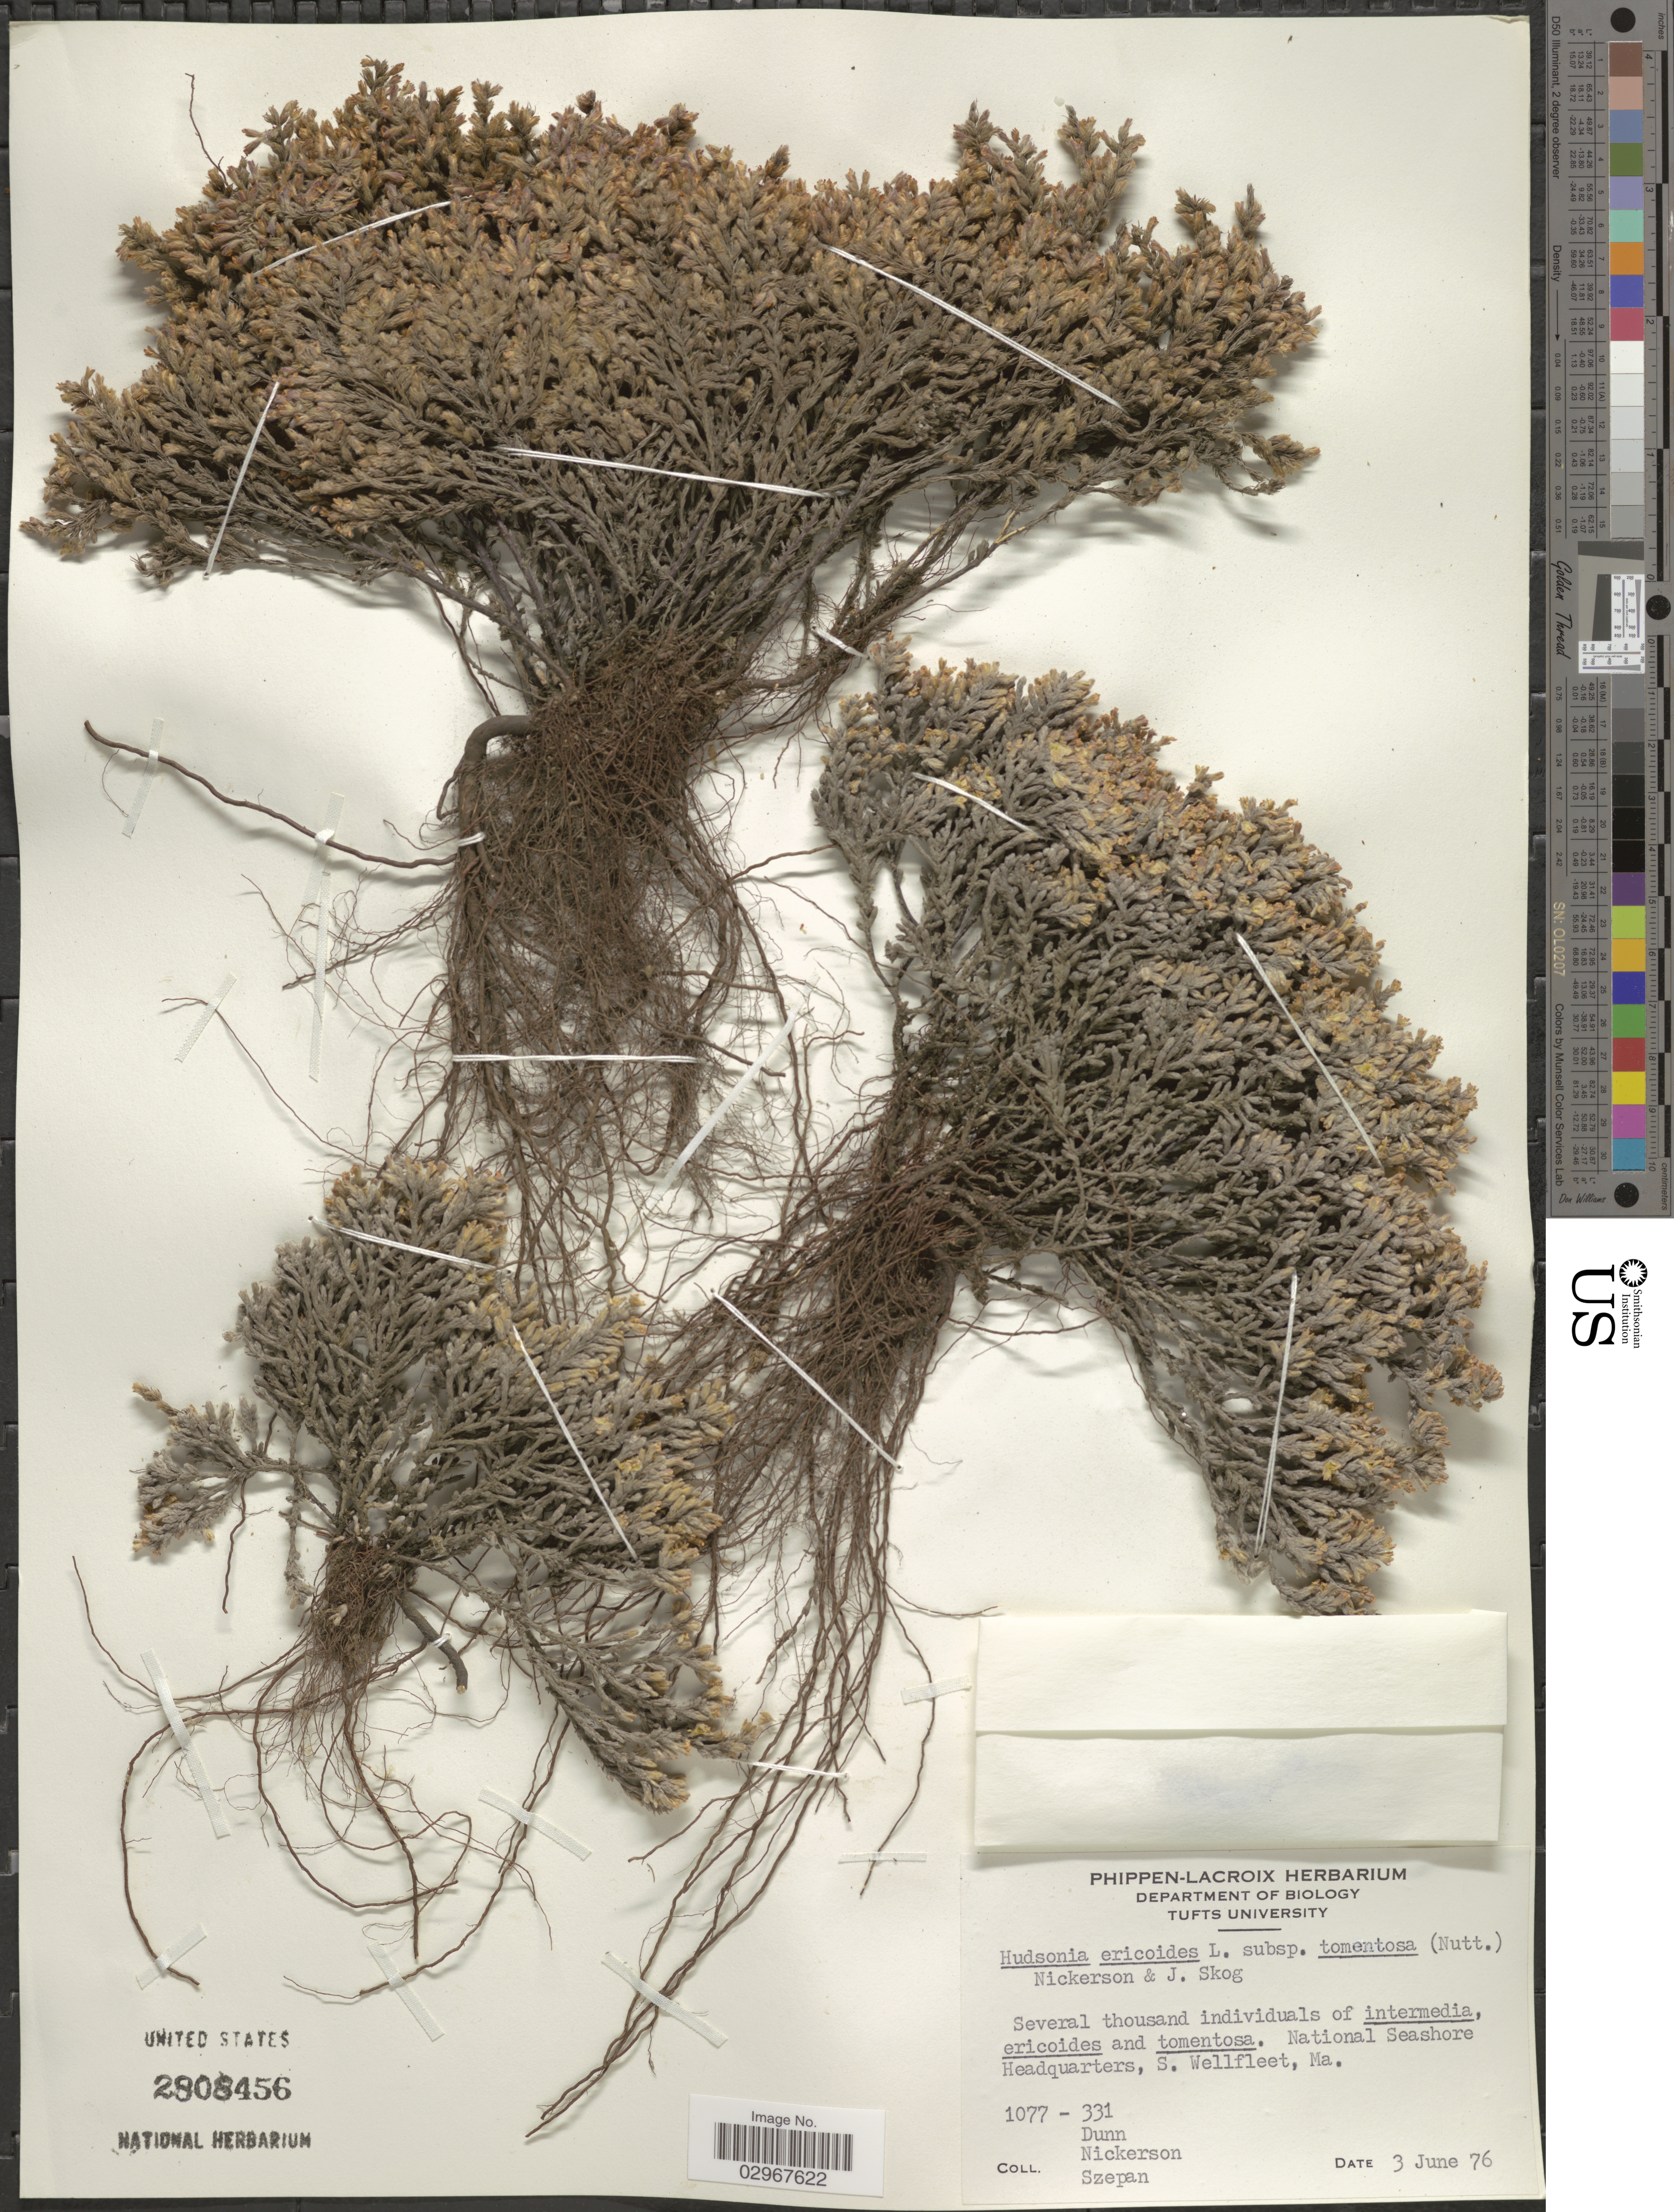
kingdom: Plantae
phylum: Tracheophyta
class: Magnoliopsida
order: Malvales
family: Cistaceae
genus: Hudsonia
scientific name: Hudsonia tomentosa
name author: Nutt.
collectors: Dunn, --, Nickerson, -- & Szepan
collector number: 1077-331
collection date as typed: Transcribed d/m/y: 3/6/76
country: United States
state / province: Massachusetts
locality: National Seashore Headquarters, S. Wellfleet, Ma.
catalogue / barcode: US 2808456